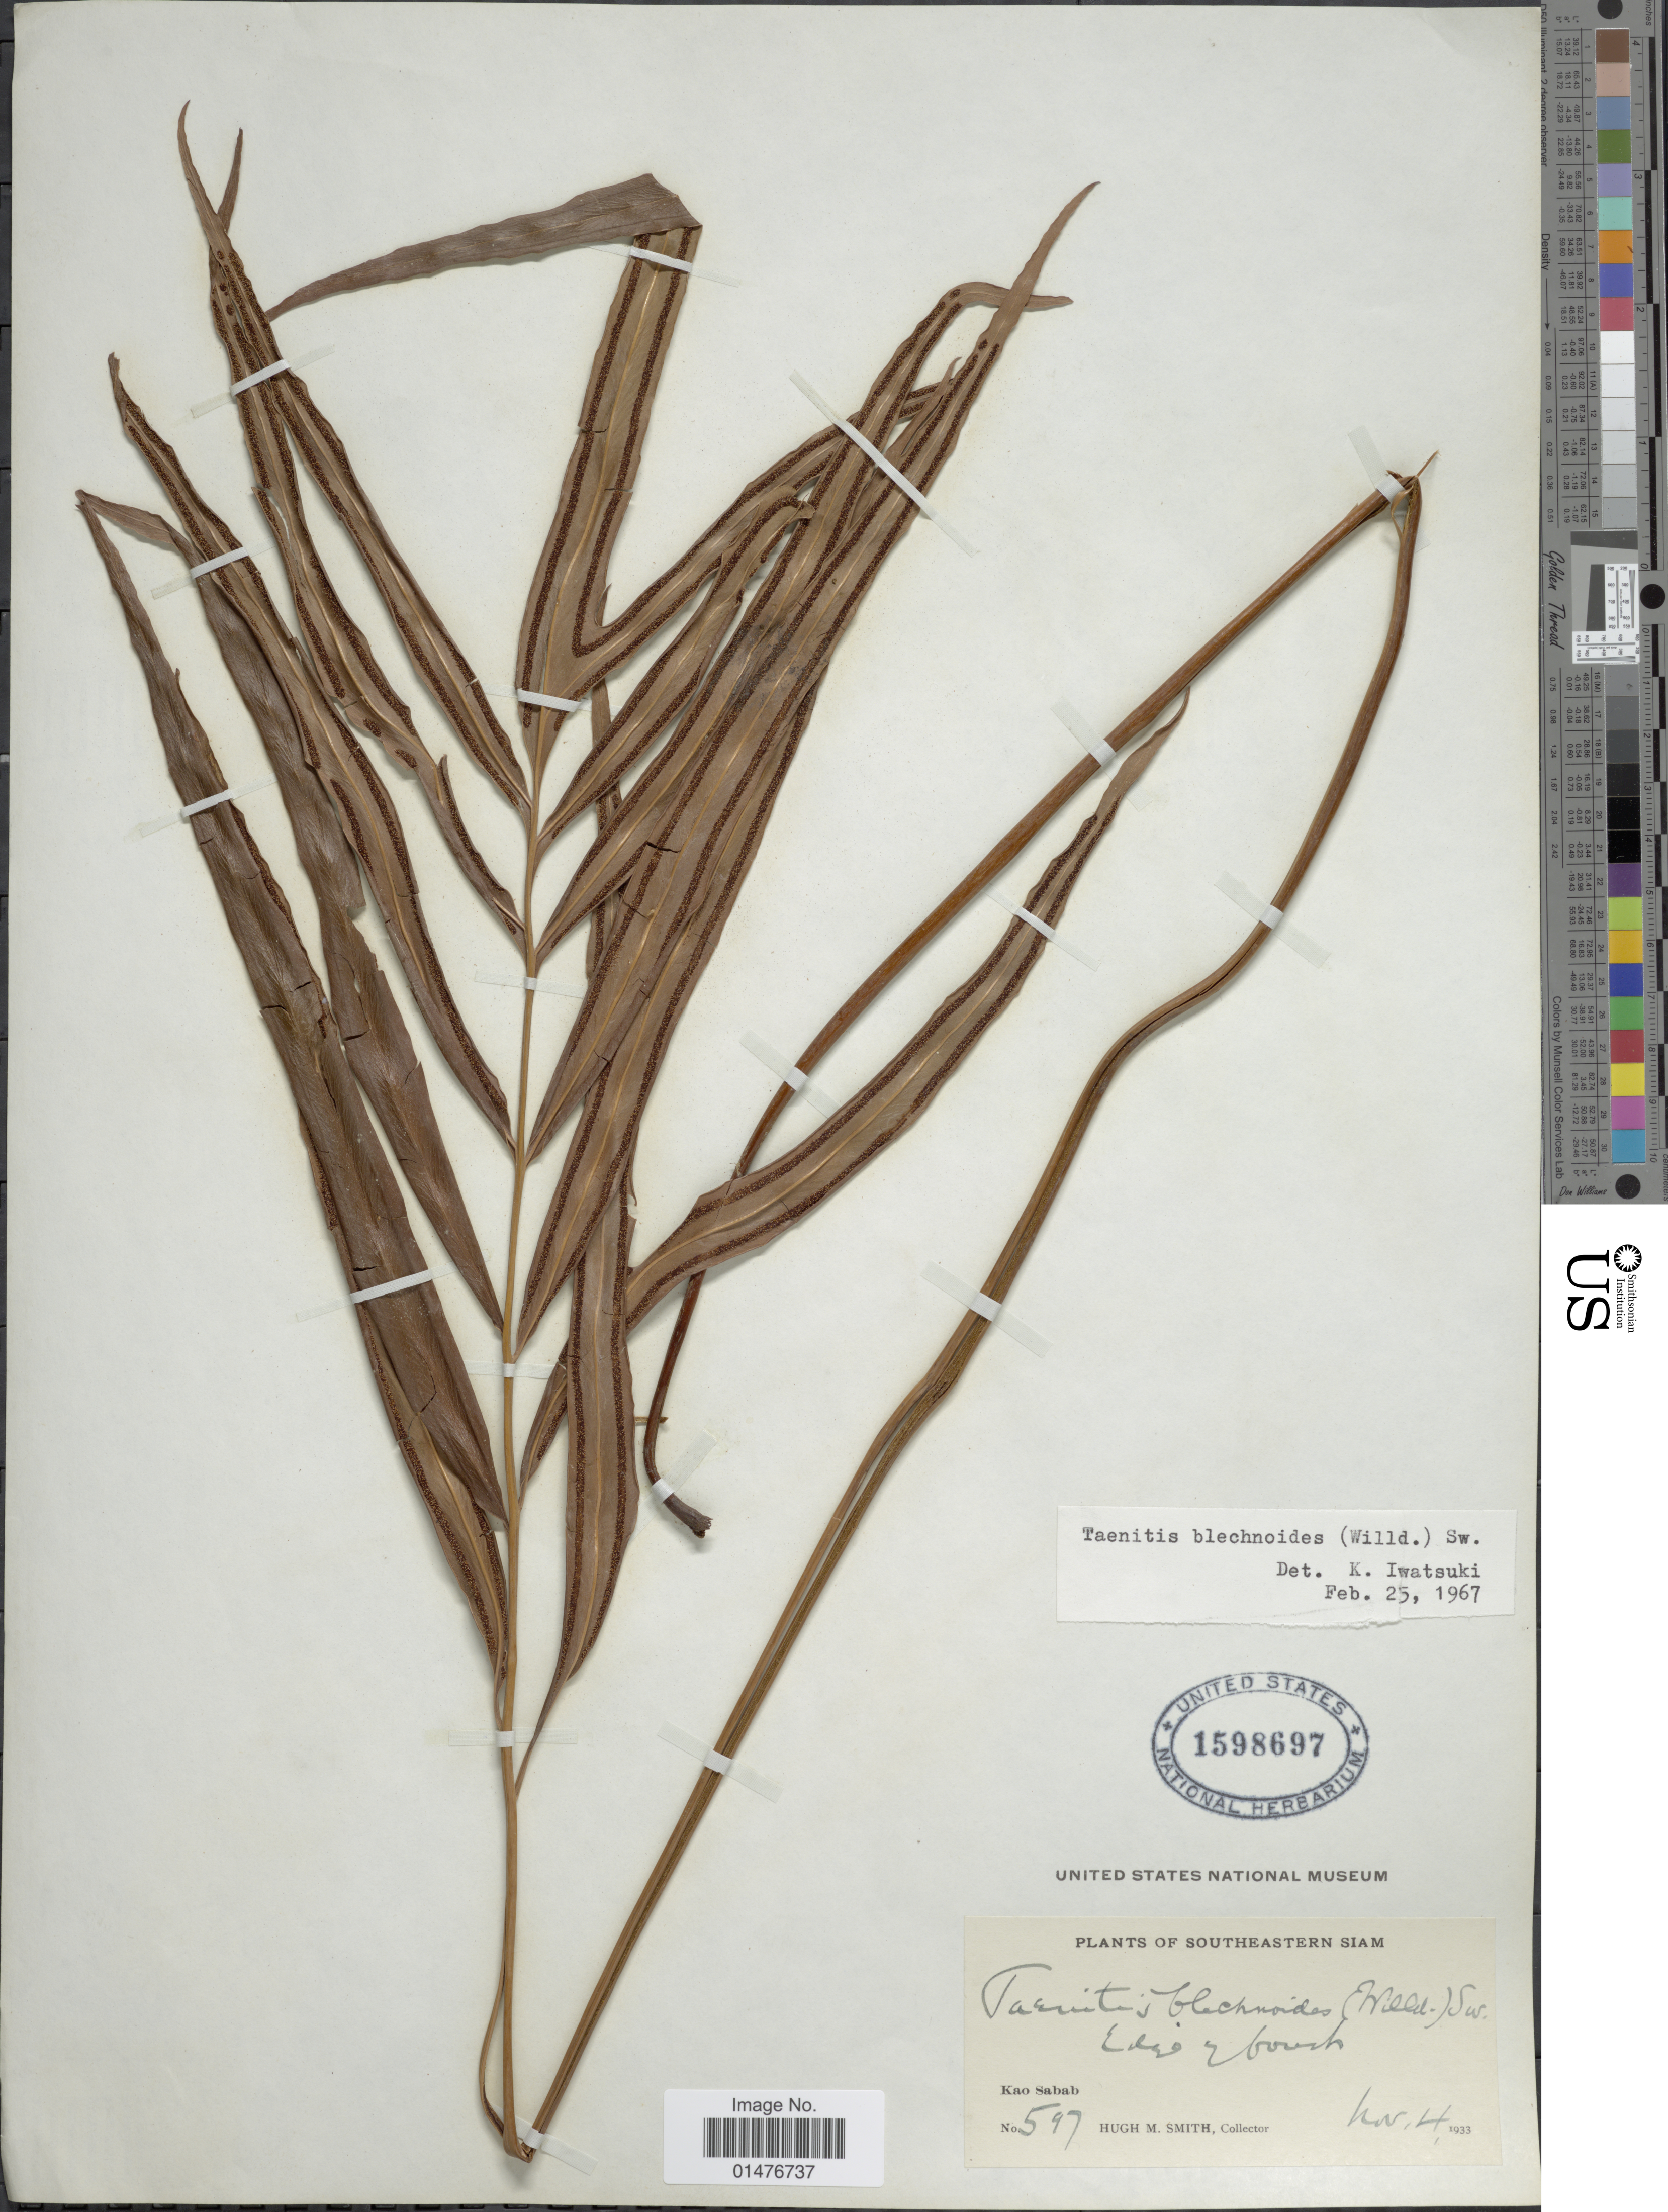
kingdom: Plantae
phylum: Tracheophyta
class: Polypodiopsida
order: Polypodiales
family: Pteridaceae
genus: Taenitis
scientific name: Taenitis blechnoides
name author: (Willd.) Sw.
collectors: H. M. Smith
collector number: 597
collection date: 1933-11-04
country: Thailand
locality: Southeastern Siam, Kao Sabab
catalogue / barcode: US 1598697